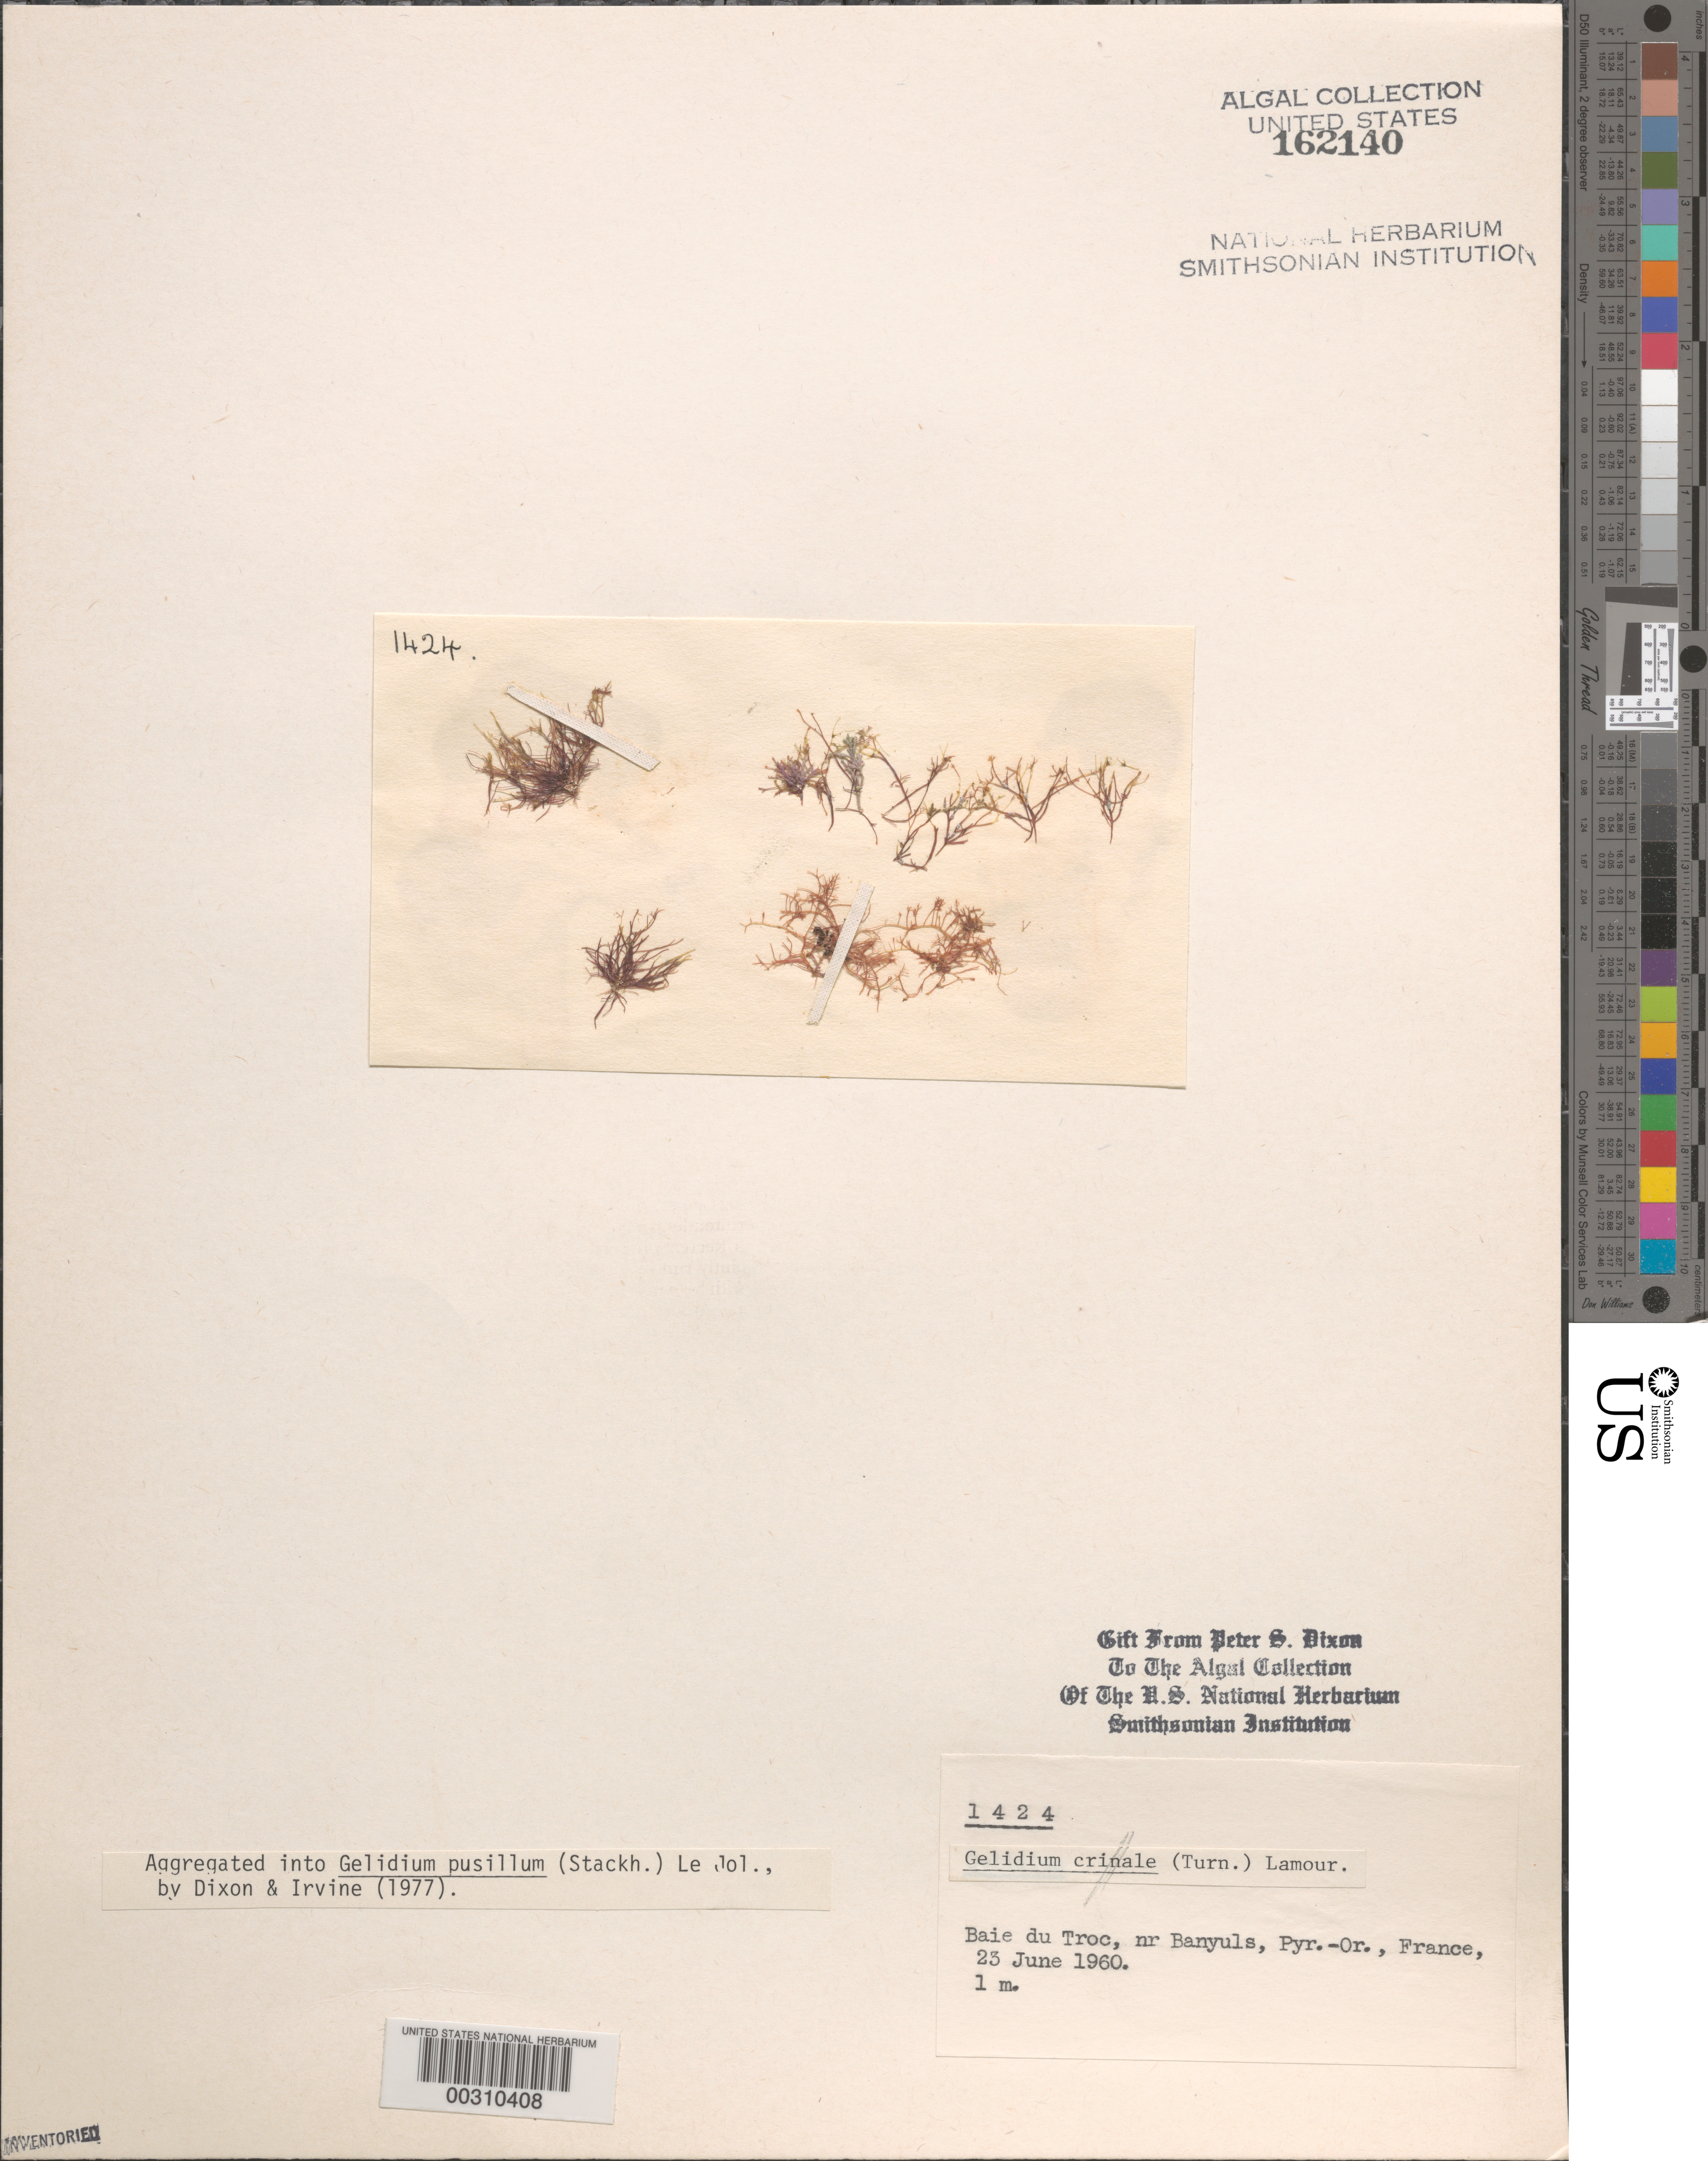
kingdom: Plantae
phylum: Rhodophyta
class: Florideophyceae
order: Gelidiales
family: Gelidiaceae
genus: Gelidium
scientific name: Gelidium pusillum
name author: (Stackh.) Le Jol.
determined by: Dixon, P. S.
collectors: P. S. Dixon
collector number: PSD 1424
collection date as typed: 23 Jun 1960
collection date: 1960-06-23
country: France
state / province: Occitanie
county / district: Pyrénées-Orientales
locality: Baie du Troc, near Banyuls-sur-Mer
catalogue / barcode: US 162140